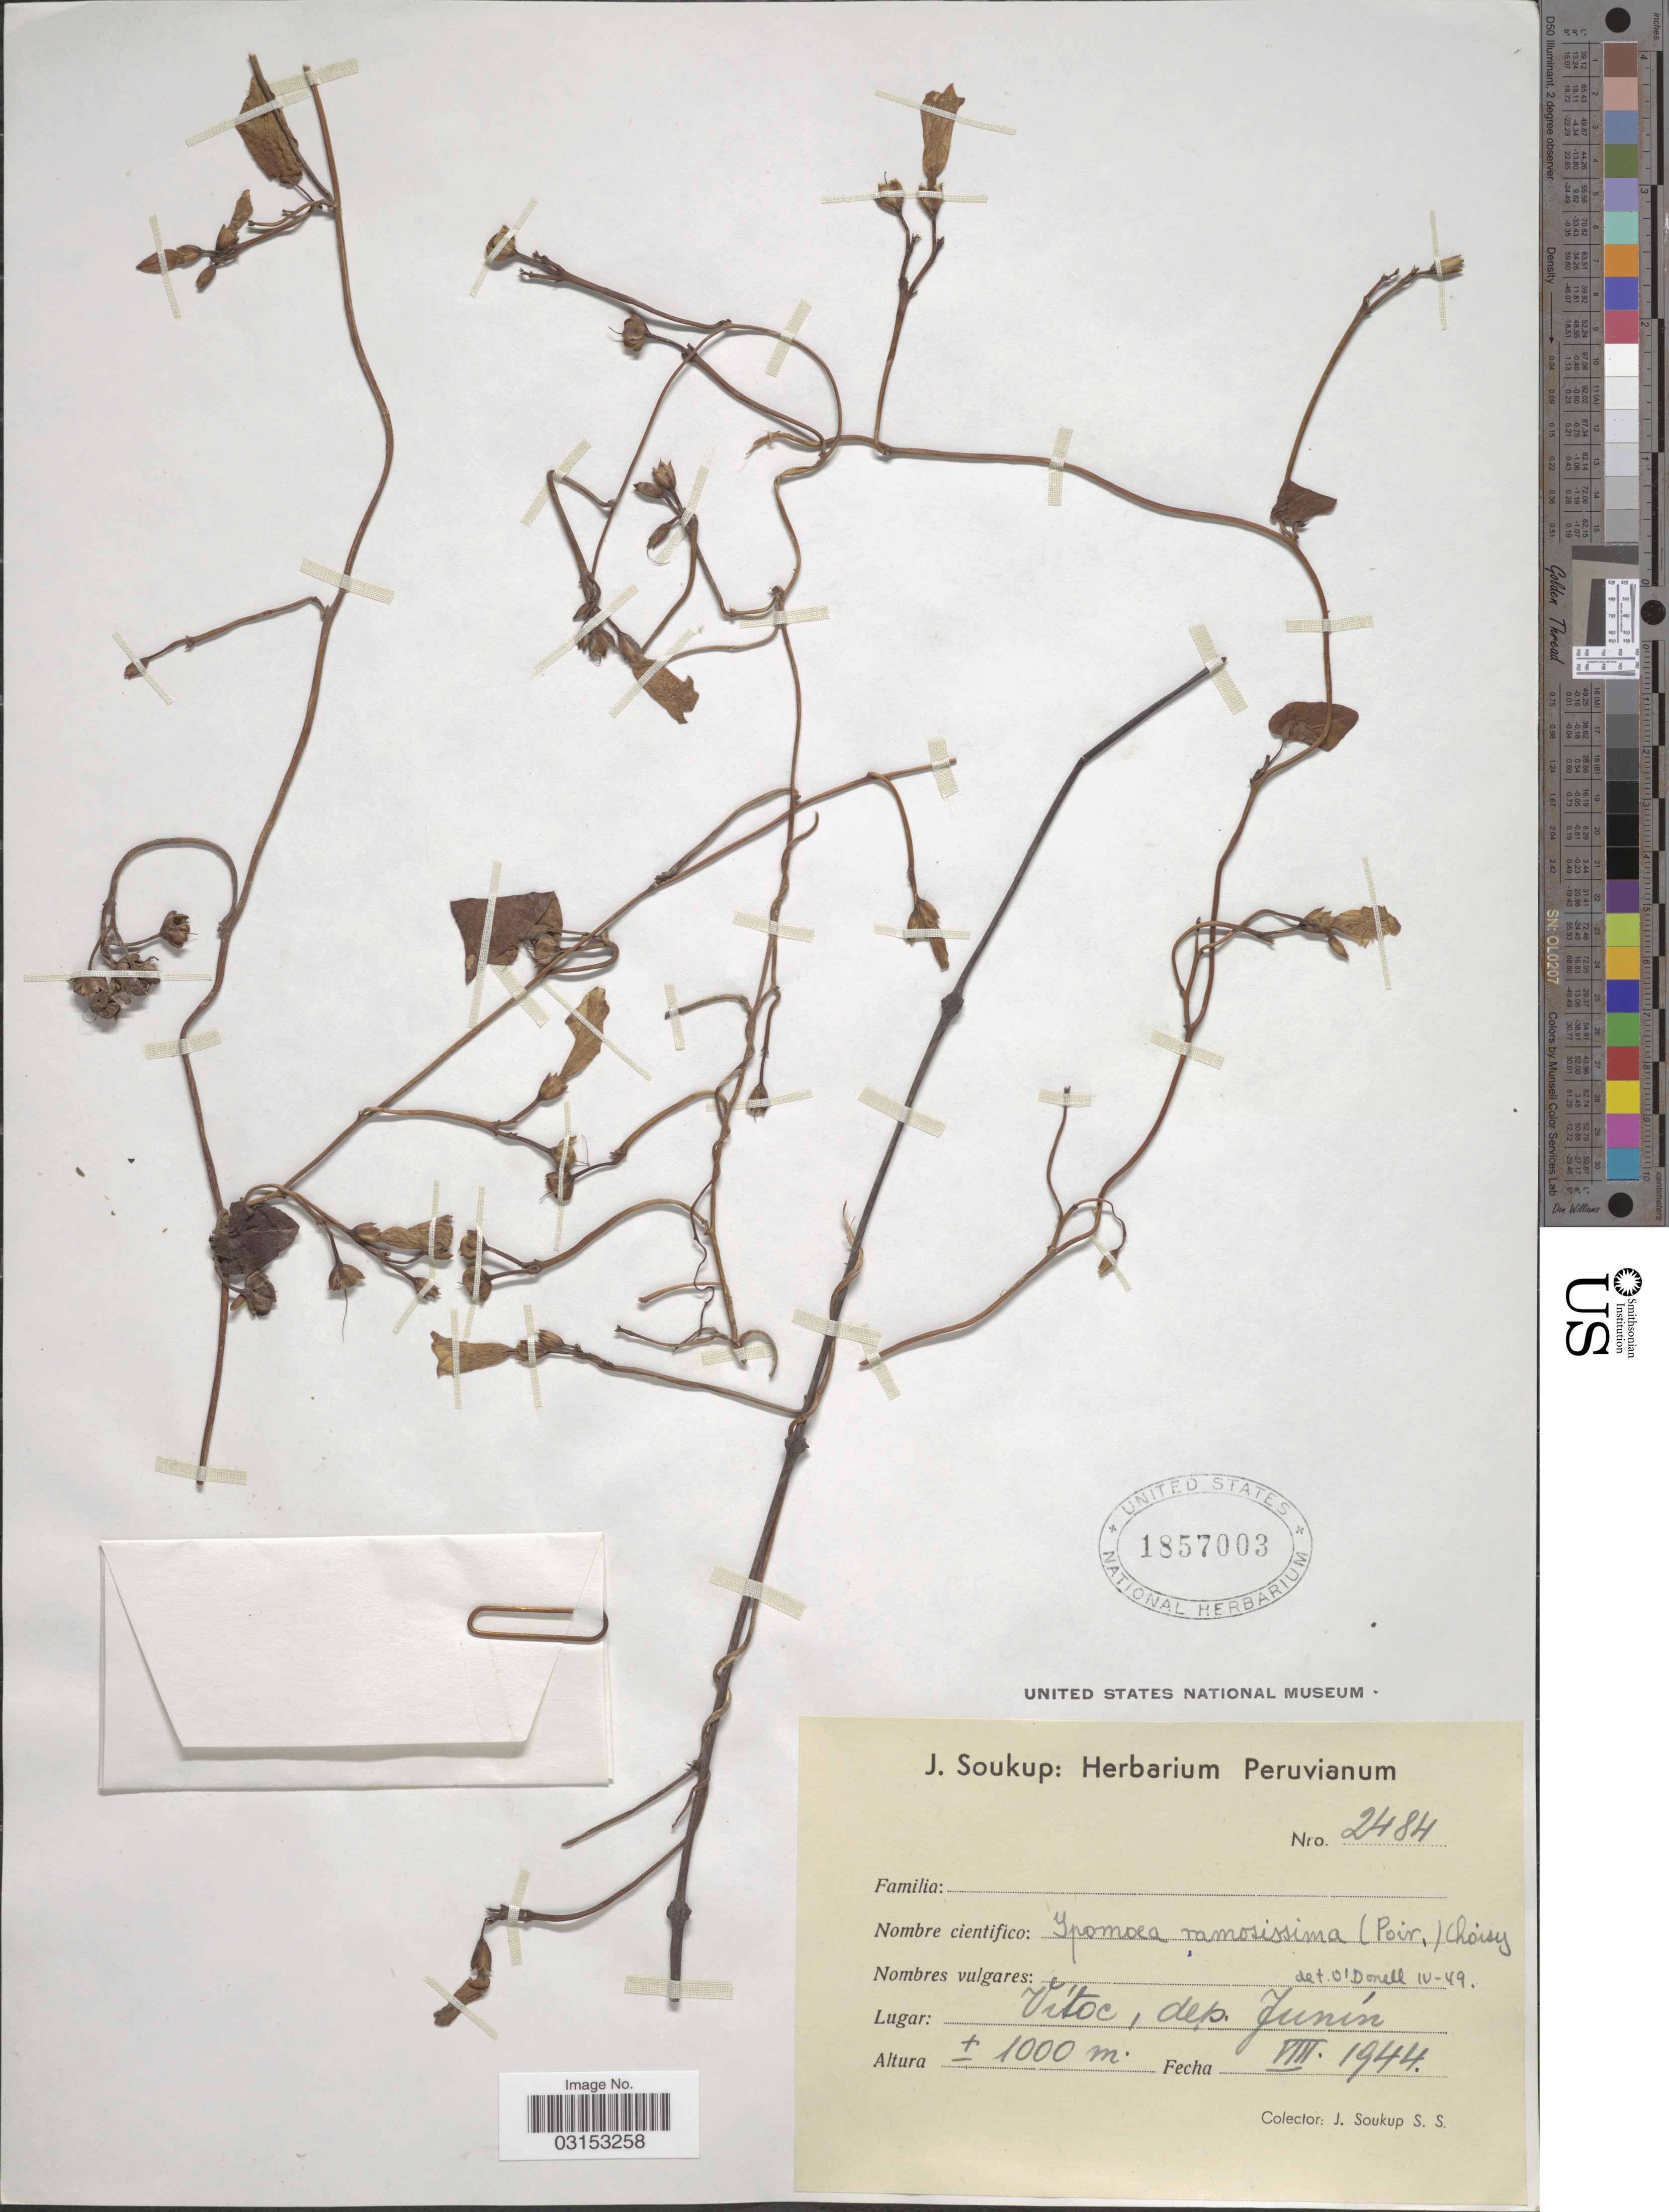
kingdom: Plantae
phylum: Tracheophyta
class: Magnoliopsida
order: Solanales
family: Convolvulaceae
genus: Ipomoea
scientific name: Ipomoea ramosissima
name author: (Poir.) Choisy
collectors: J. Soukup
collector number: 2484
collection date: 1944-08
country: Peru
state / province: Junín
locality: Vítoc, dep. Junín.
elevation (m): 1000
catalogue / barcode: US 1857003